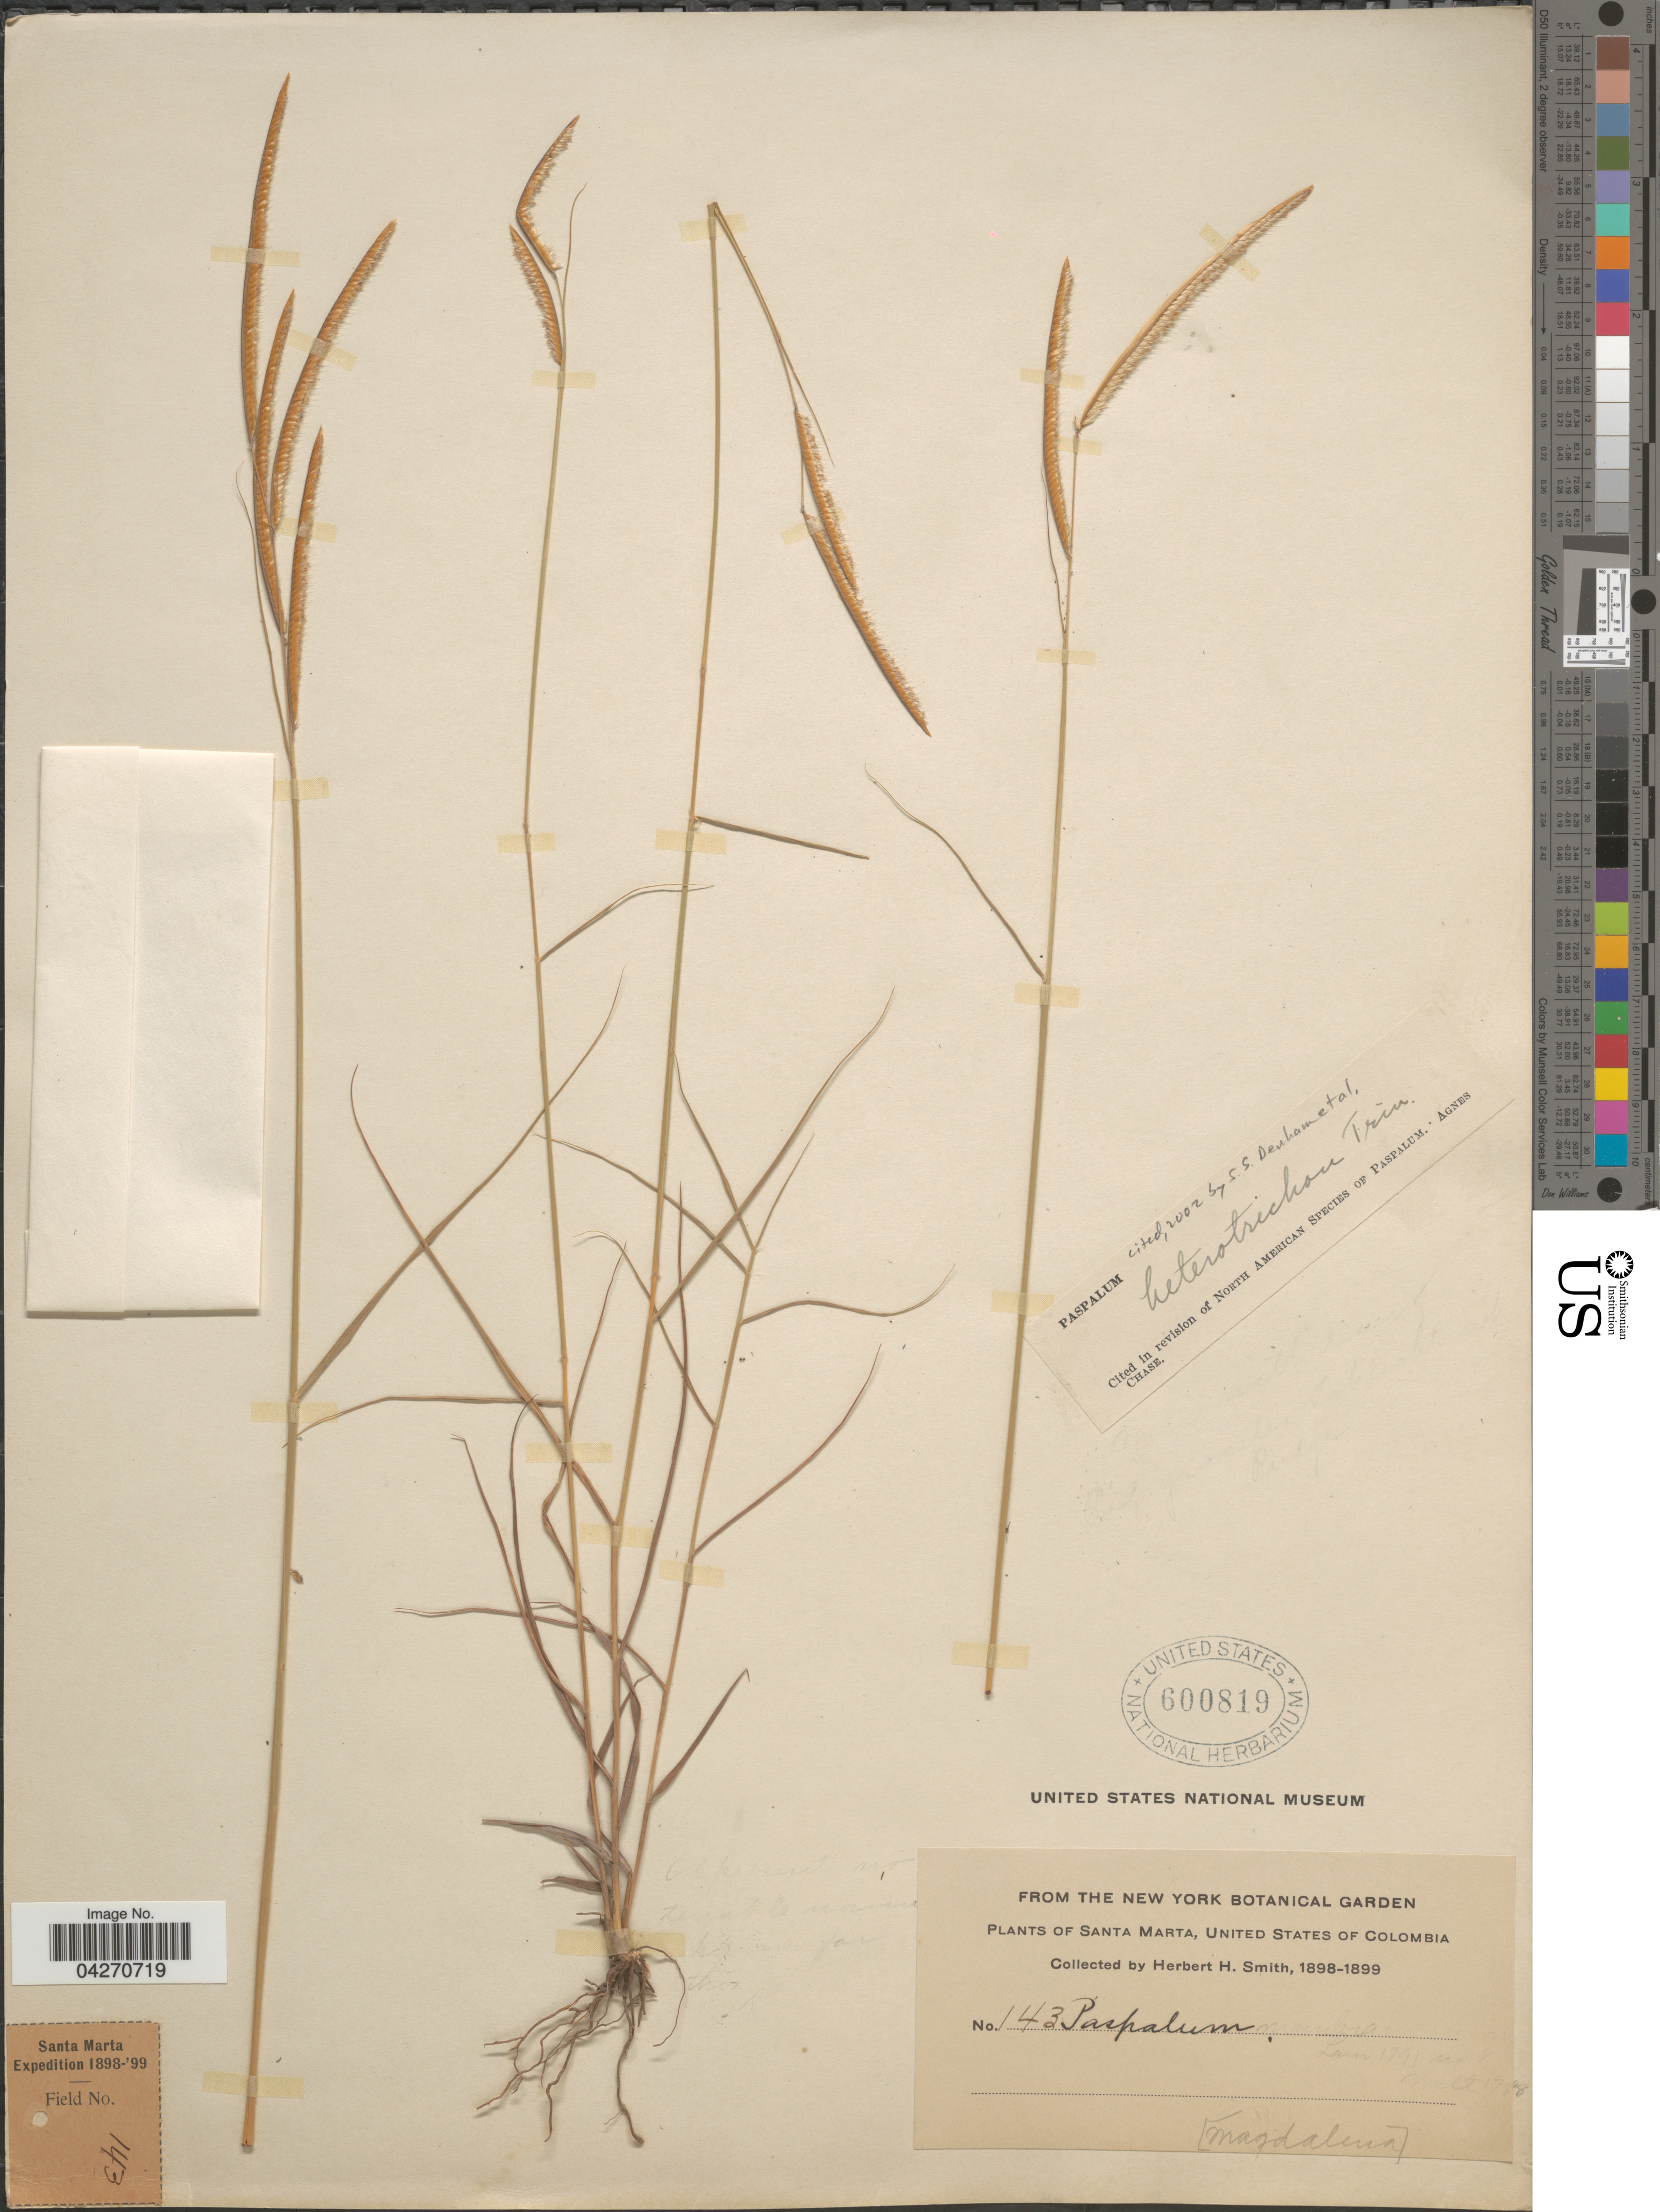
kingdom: Plantae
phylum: Tracheophyta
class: Liliopsida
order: Poales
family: Poaceae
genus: Paspalum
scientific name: Paspalum hererotrichon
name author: Trin.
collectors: Herbert H. Smith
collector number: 143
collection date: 1898/1899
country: Colombia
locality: Santa Marta, United States Of Colombia. Santa Marta Expedition 1898-'99.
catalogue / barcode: US 600819